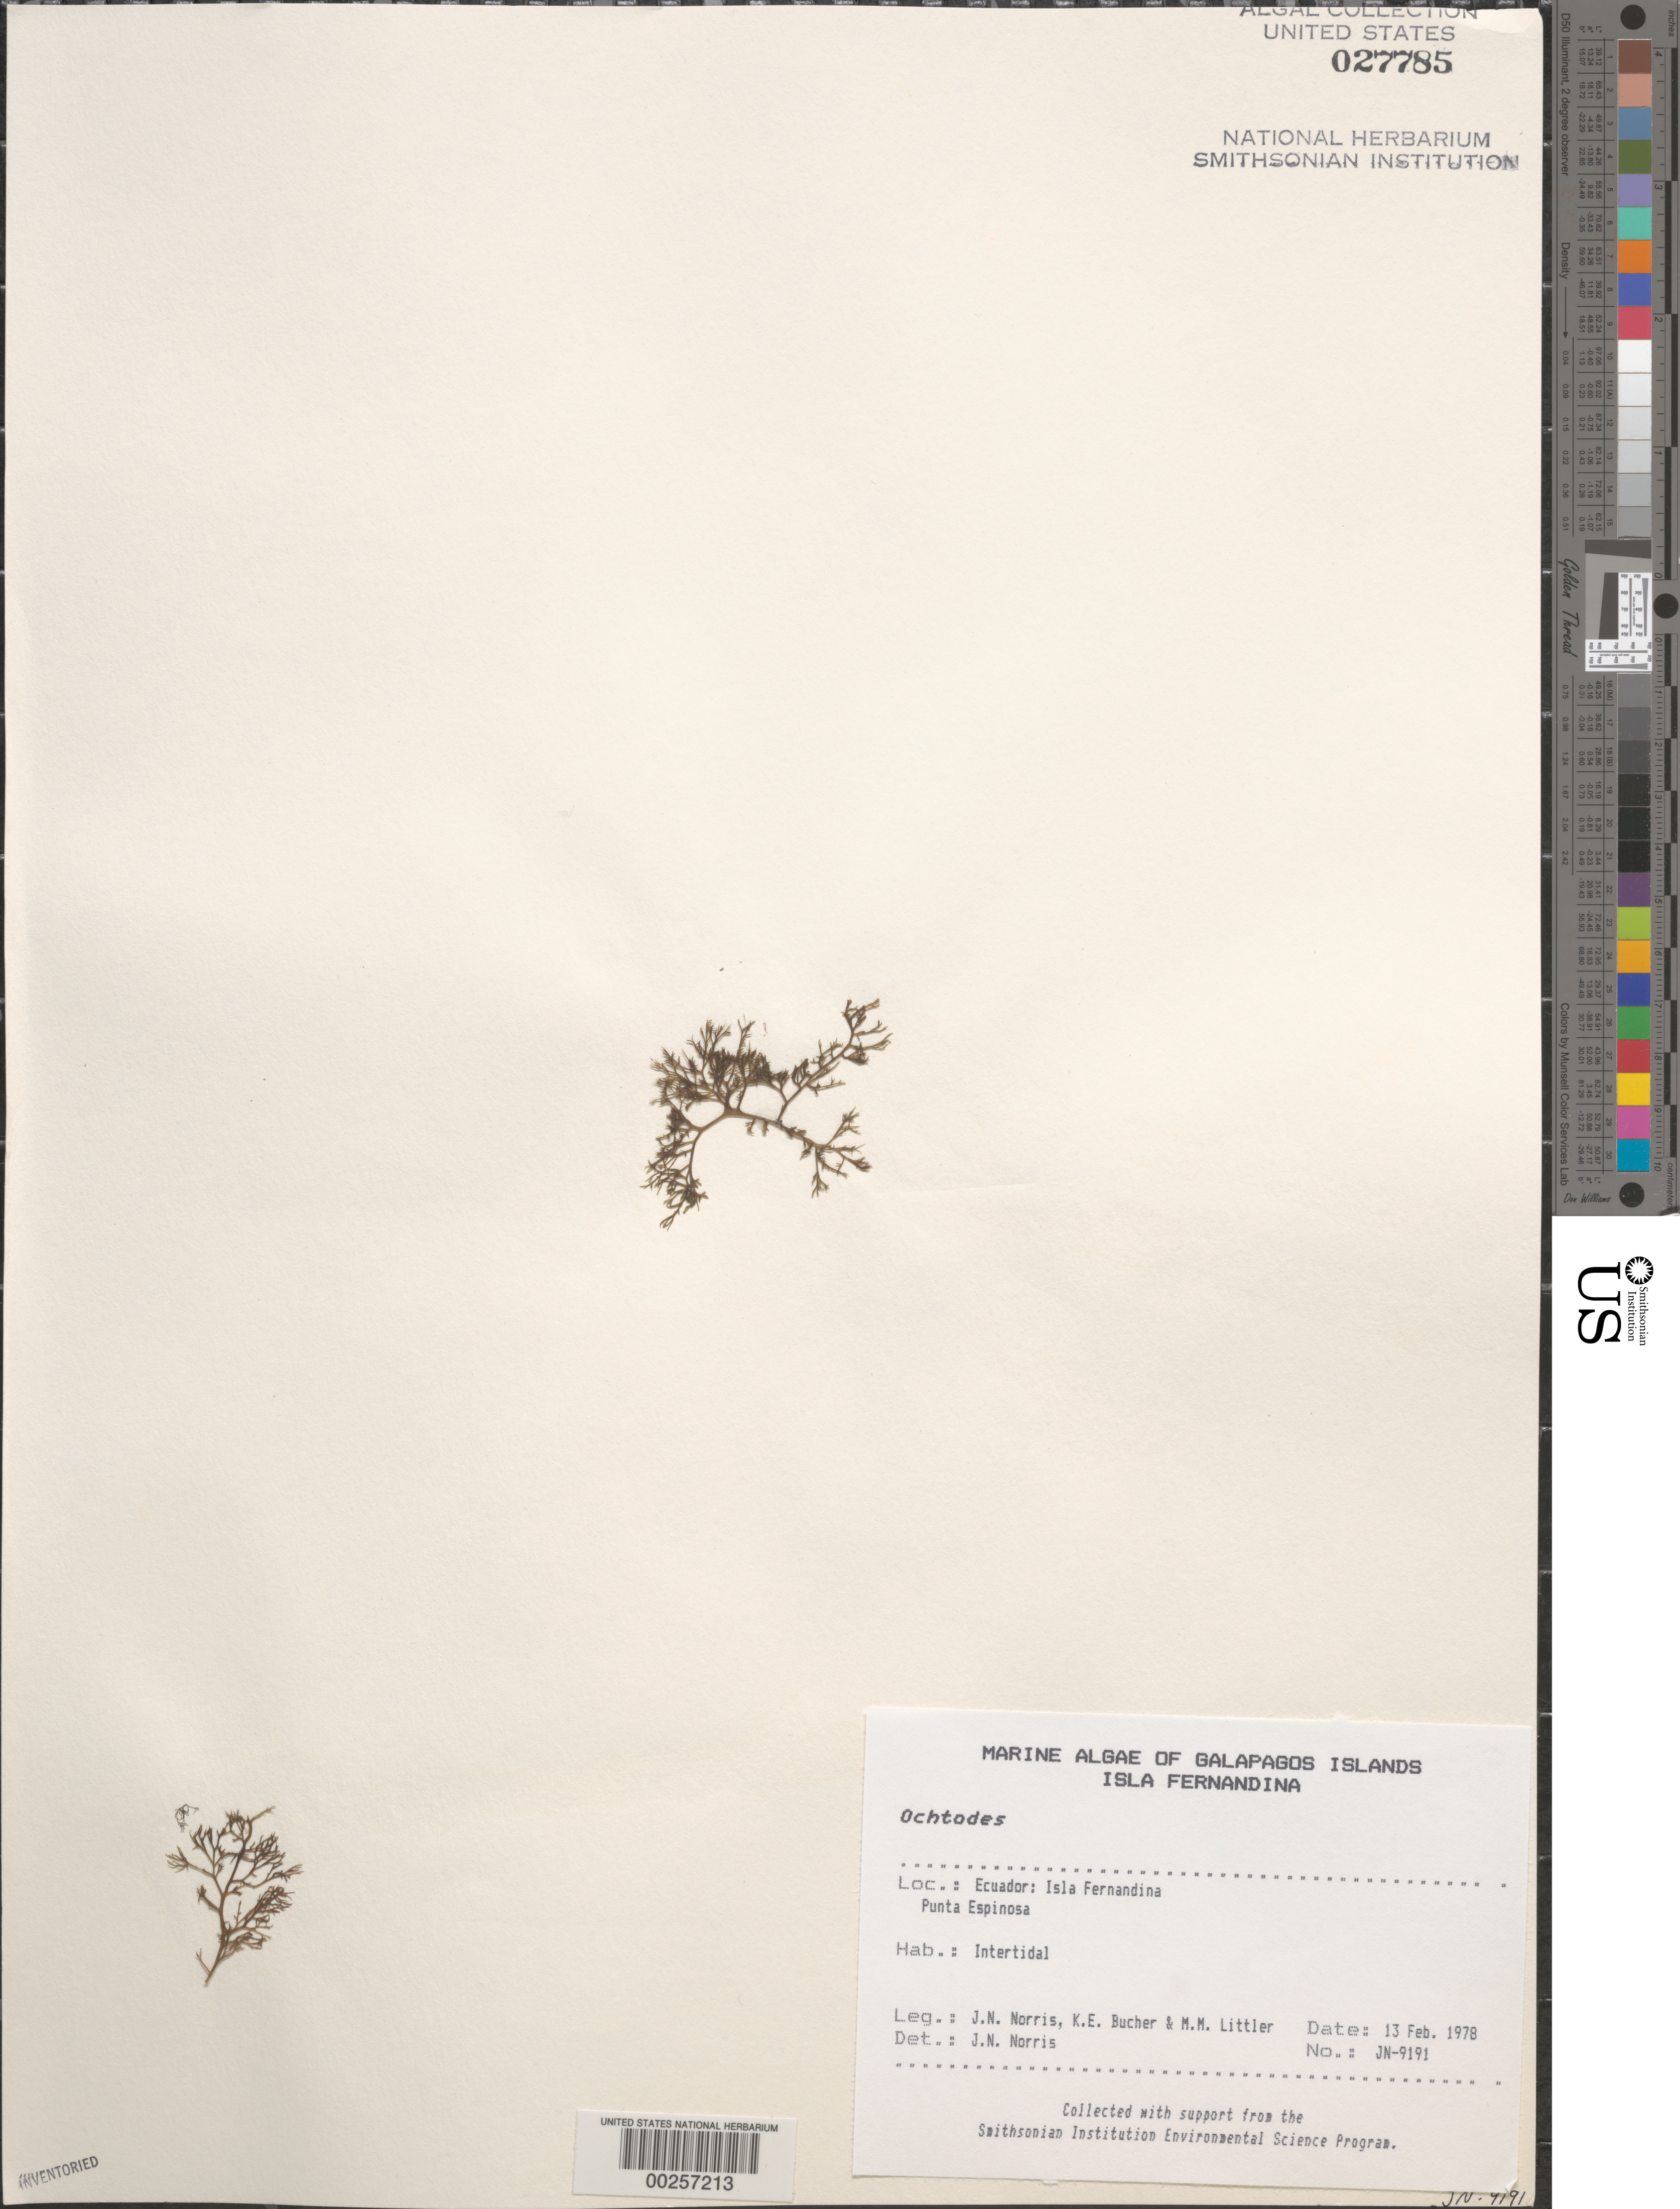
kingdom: Plantae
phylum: Rhodophyta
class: Florideophyceae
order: Gigartinales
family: Rhizophyllidaceae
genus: Ochtodes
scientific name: Ochtodes sp.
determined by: Norris, James N.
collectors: J. N. Norris, K. E. Bucher & M. M. Littler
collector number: JN-9191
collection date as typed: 13 Feb 1978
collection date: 1978-02-13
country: Ecuador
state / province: Colón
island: Fernandina [Narborough]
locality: Punta Espinosa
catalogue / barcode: US 27785